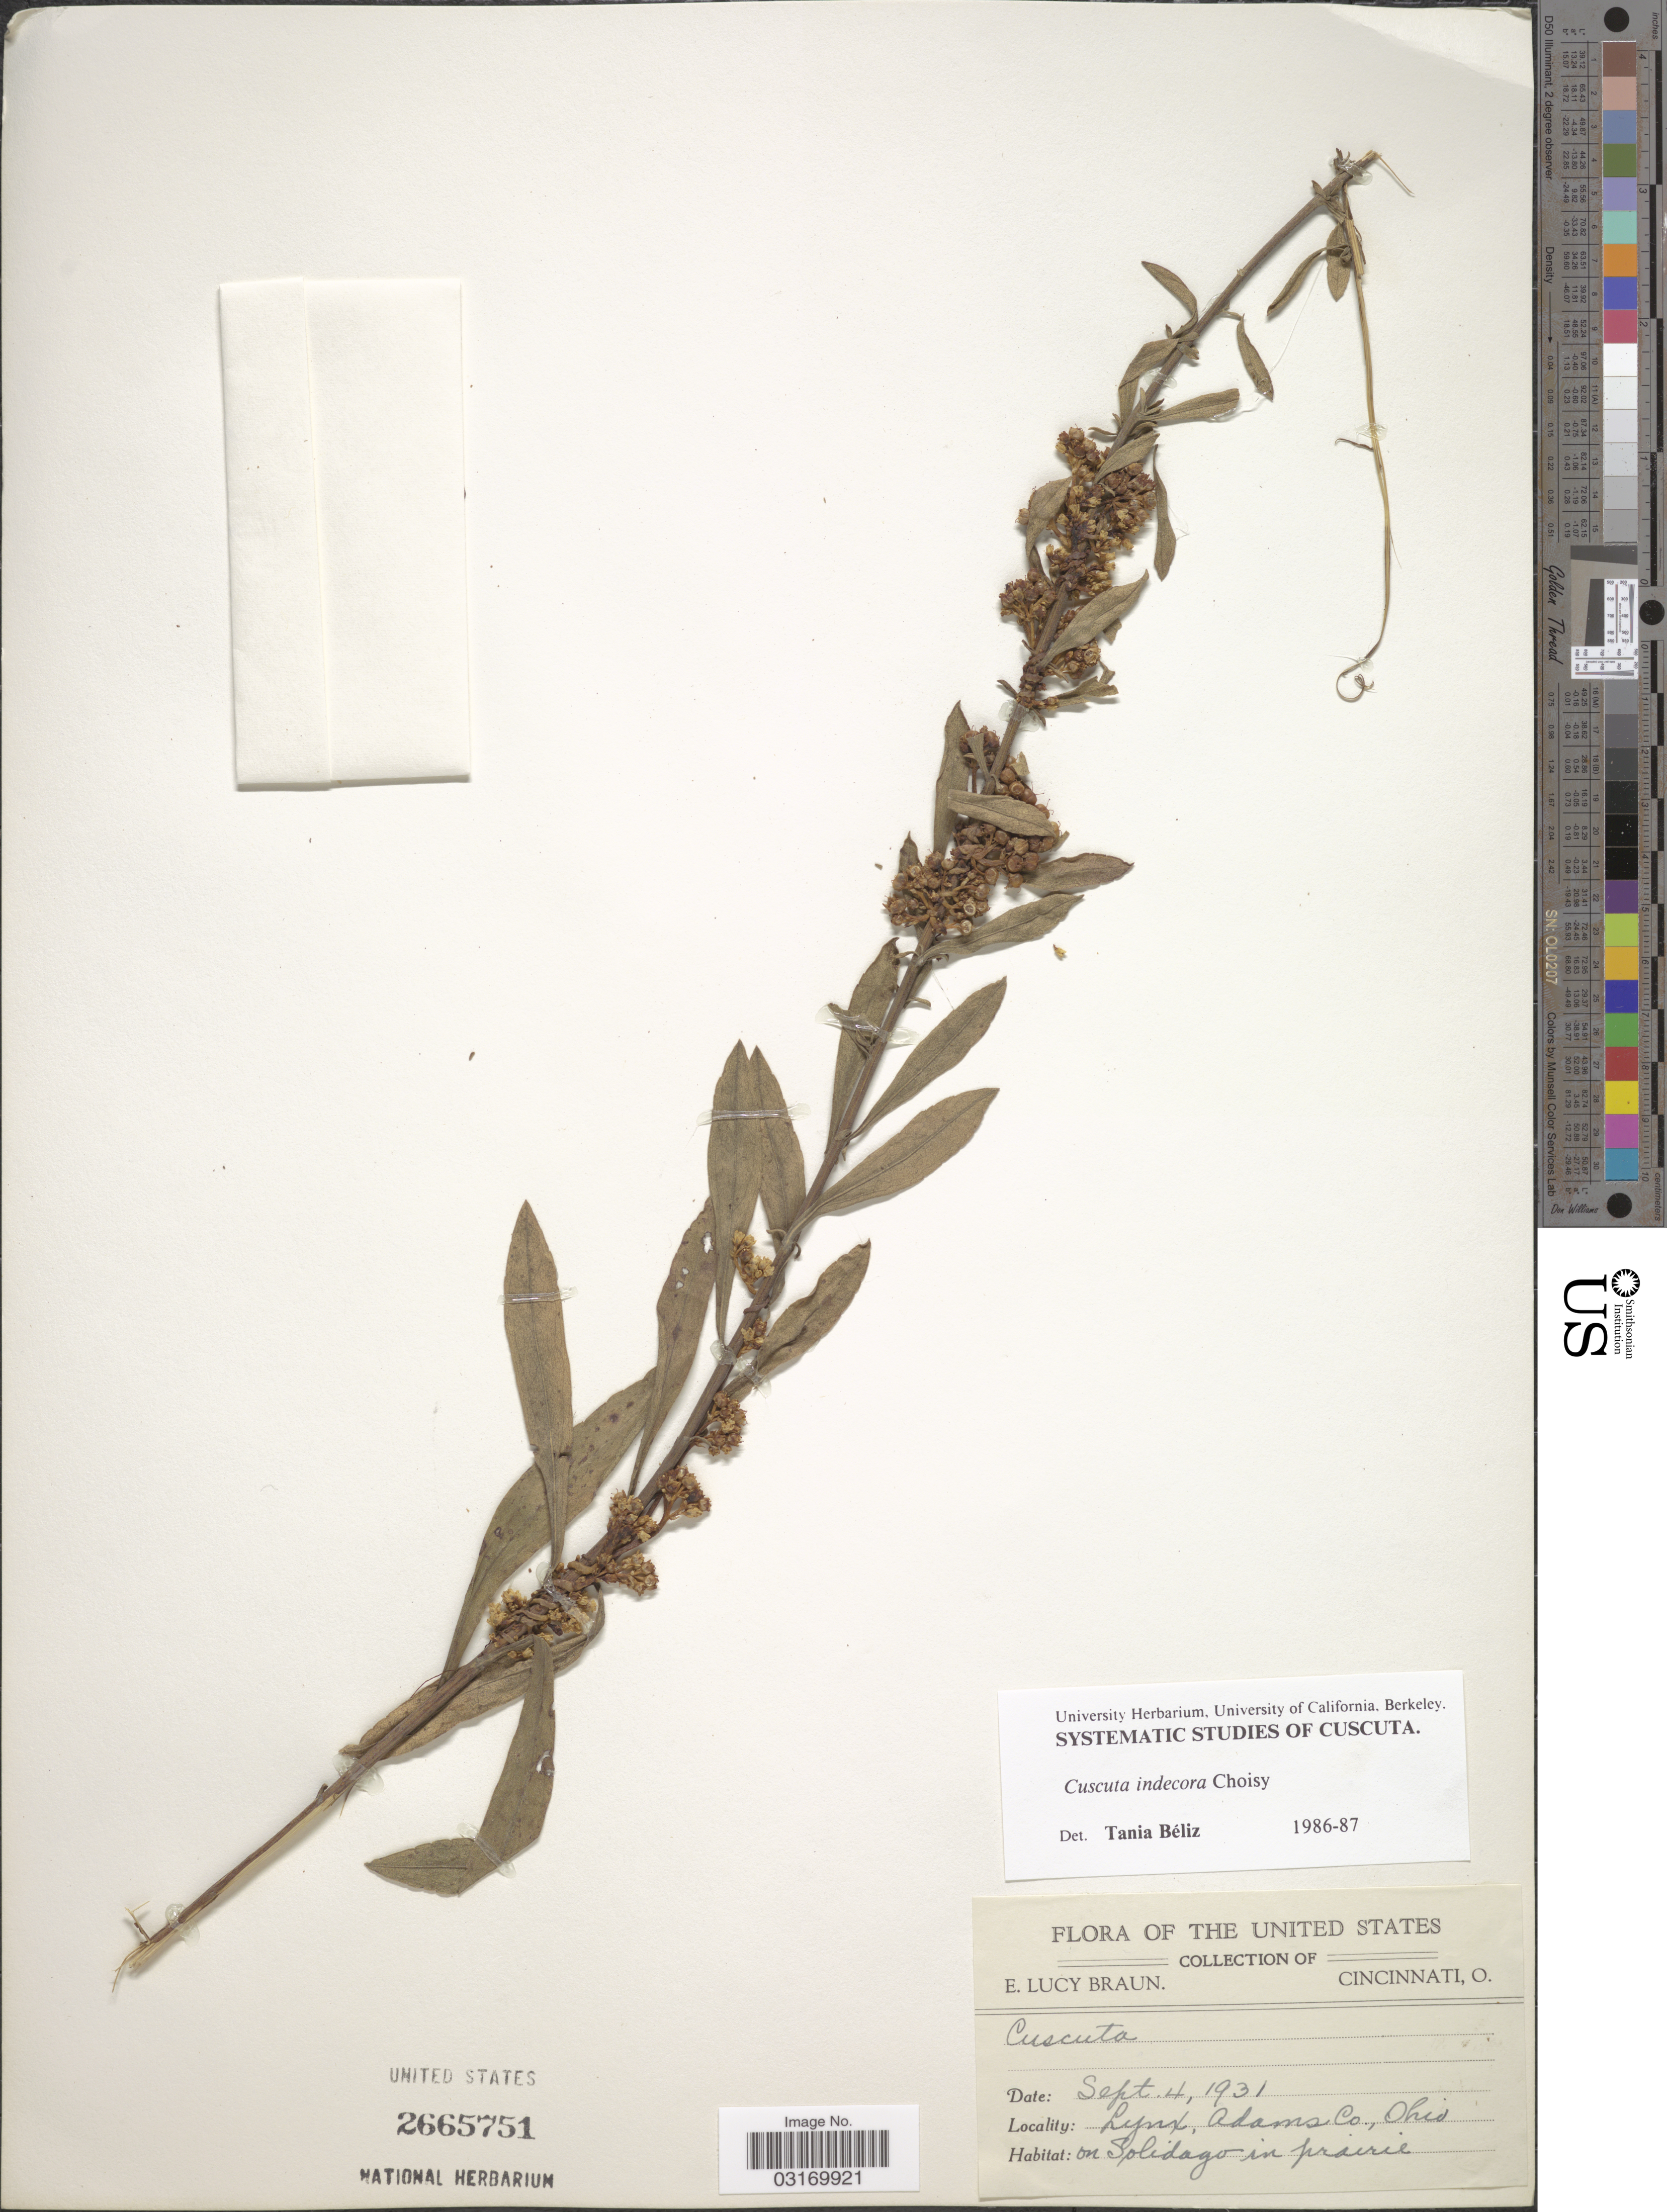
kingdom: Plantae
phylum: Tracheophyta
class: Magnoliopsida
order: Solanales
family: Convolvulaceae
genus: Cuscuta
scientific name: Cuscuta indecora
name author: Choisy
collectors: E. L. Braun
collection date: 1931-09-04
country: United States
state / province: Ohio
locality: Lynx, Adams Co.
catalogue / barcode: US 2665751